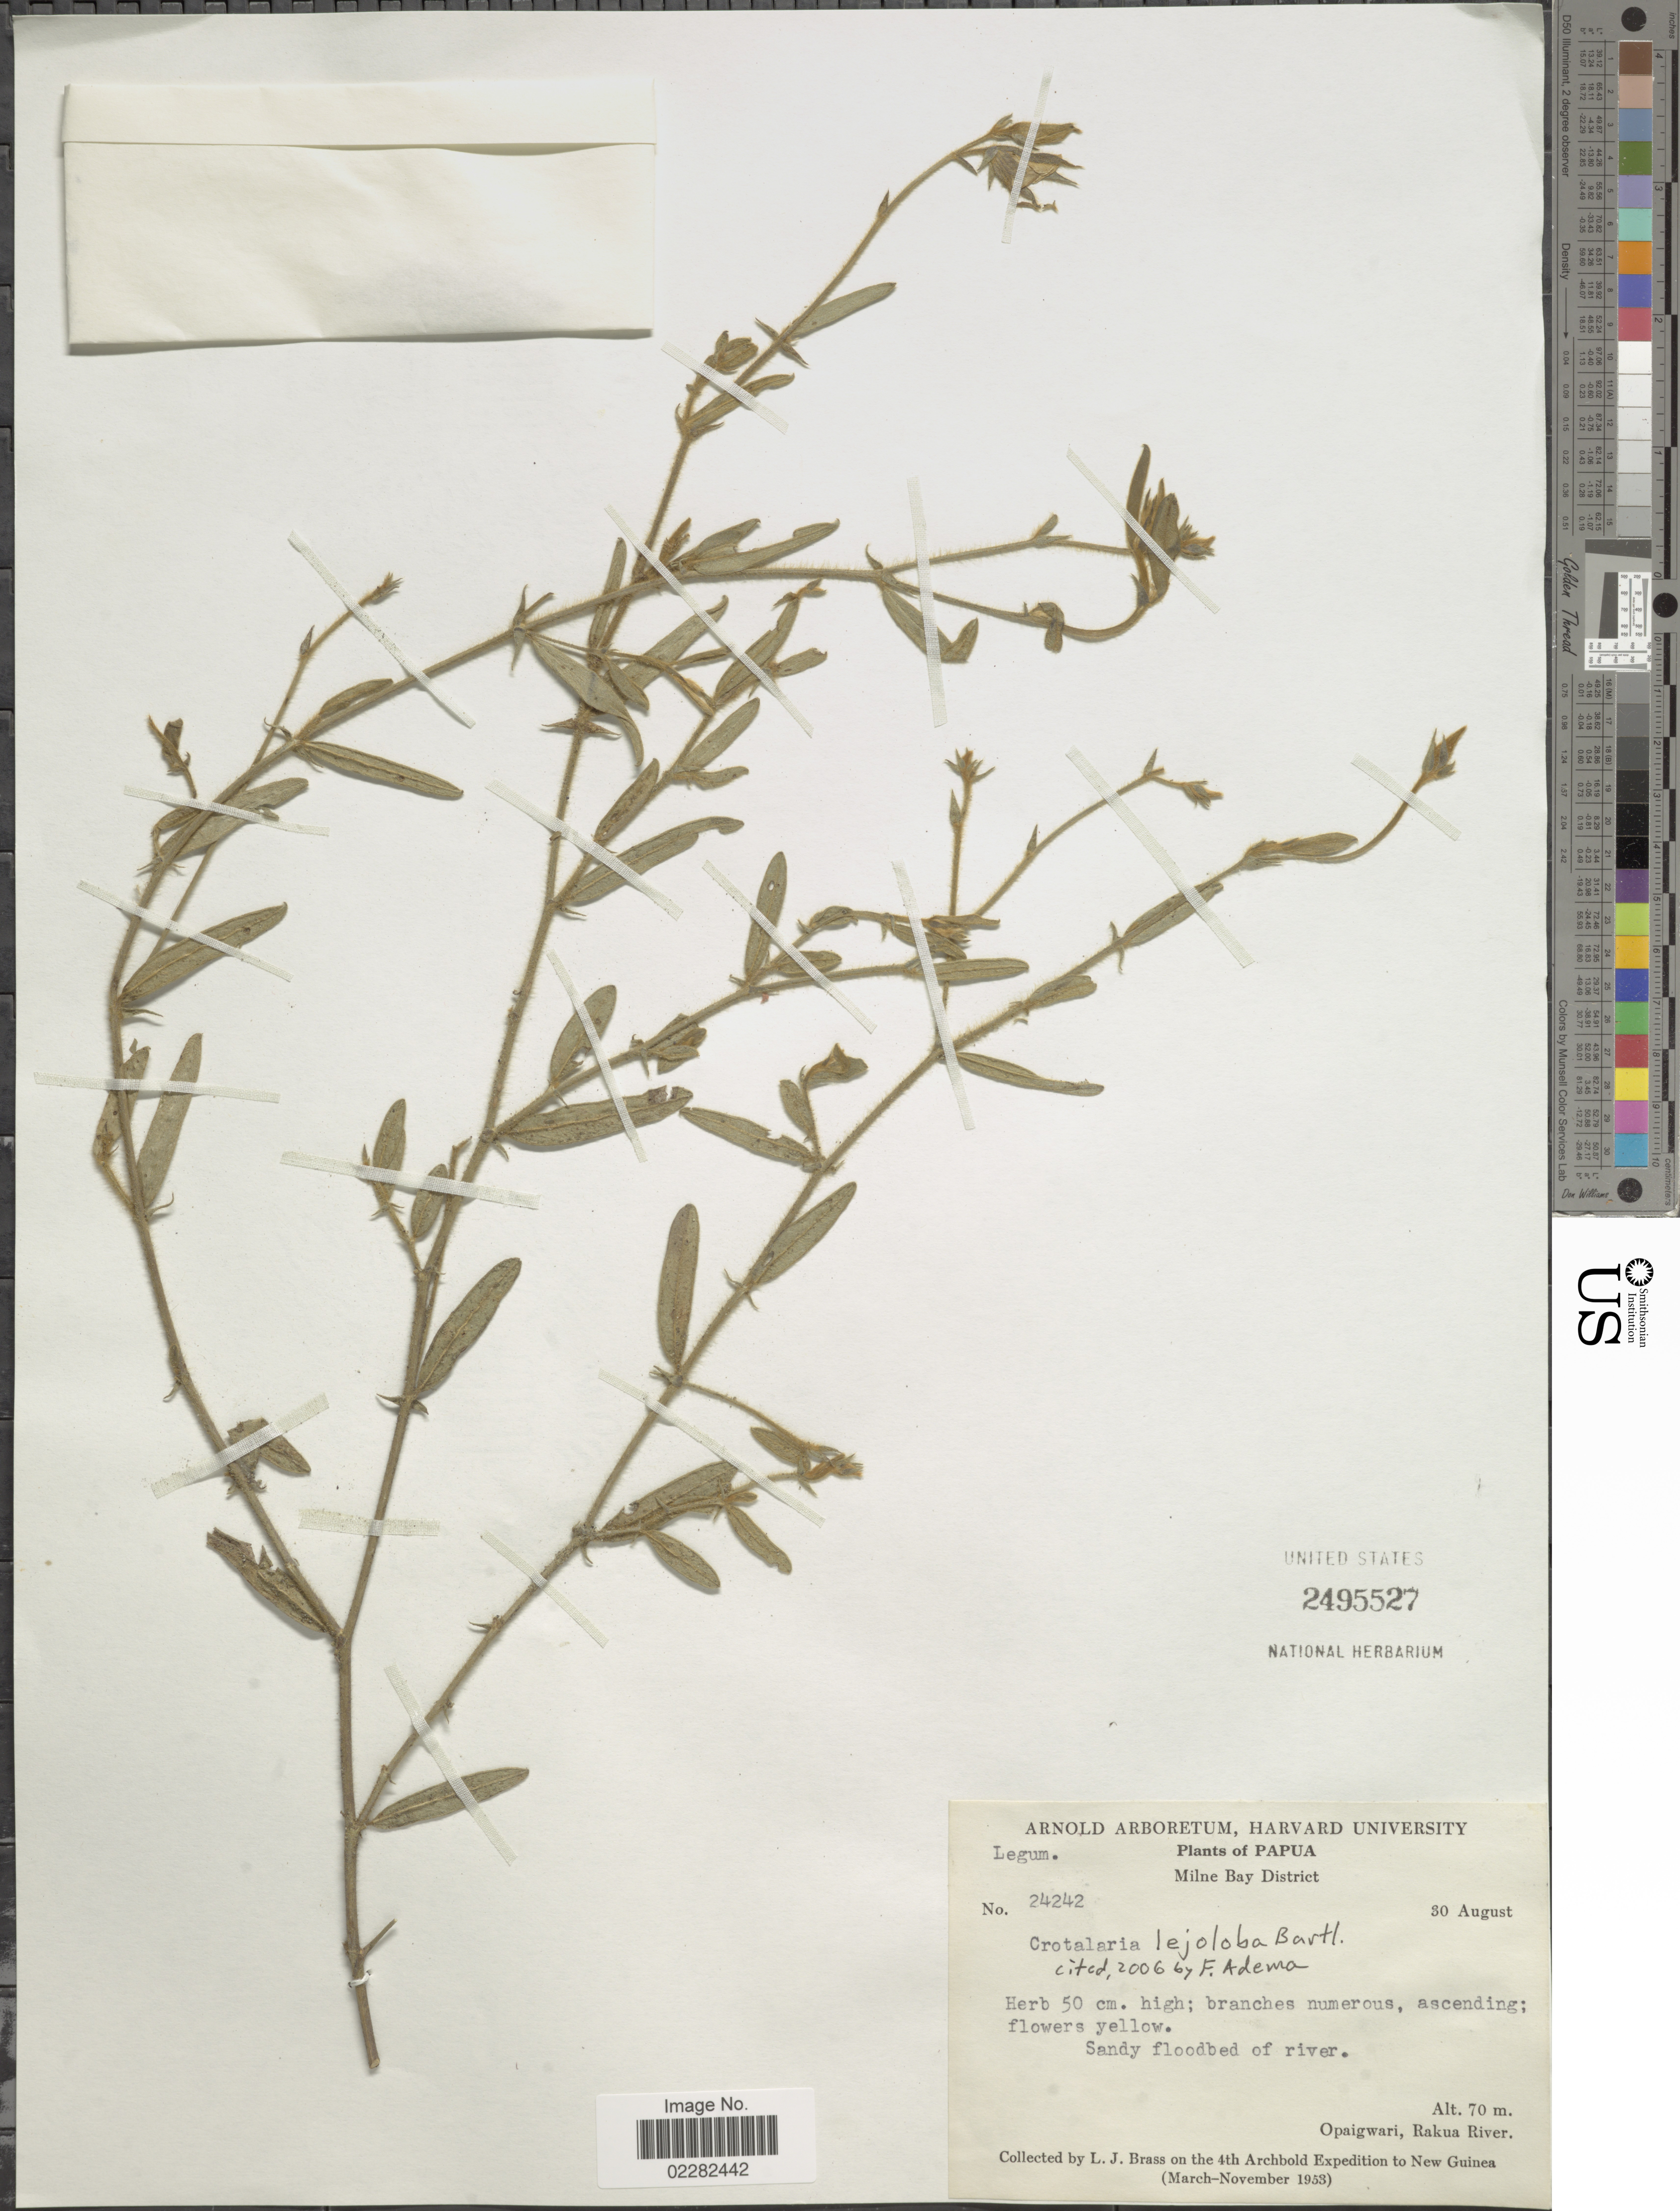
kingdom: Plantae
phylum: Tracheophyta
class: Magnoliopsida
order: Fabales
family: Fabaceae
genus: Crotalaria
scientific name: Crotalaria lejoloba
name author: Bartl.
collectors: L. J. Brass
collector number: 24242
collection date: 1953-08-30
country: Papua New Guinea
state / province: Milne Bay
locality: Opaigari, Rakua River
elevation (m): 70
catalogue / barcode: US 2495527